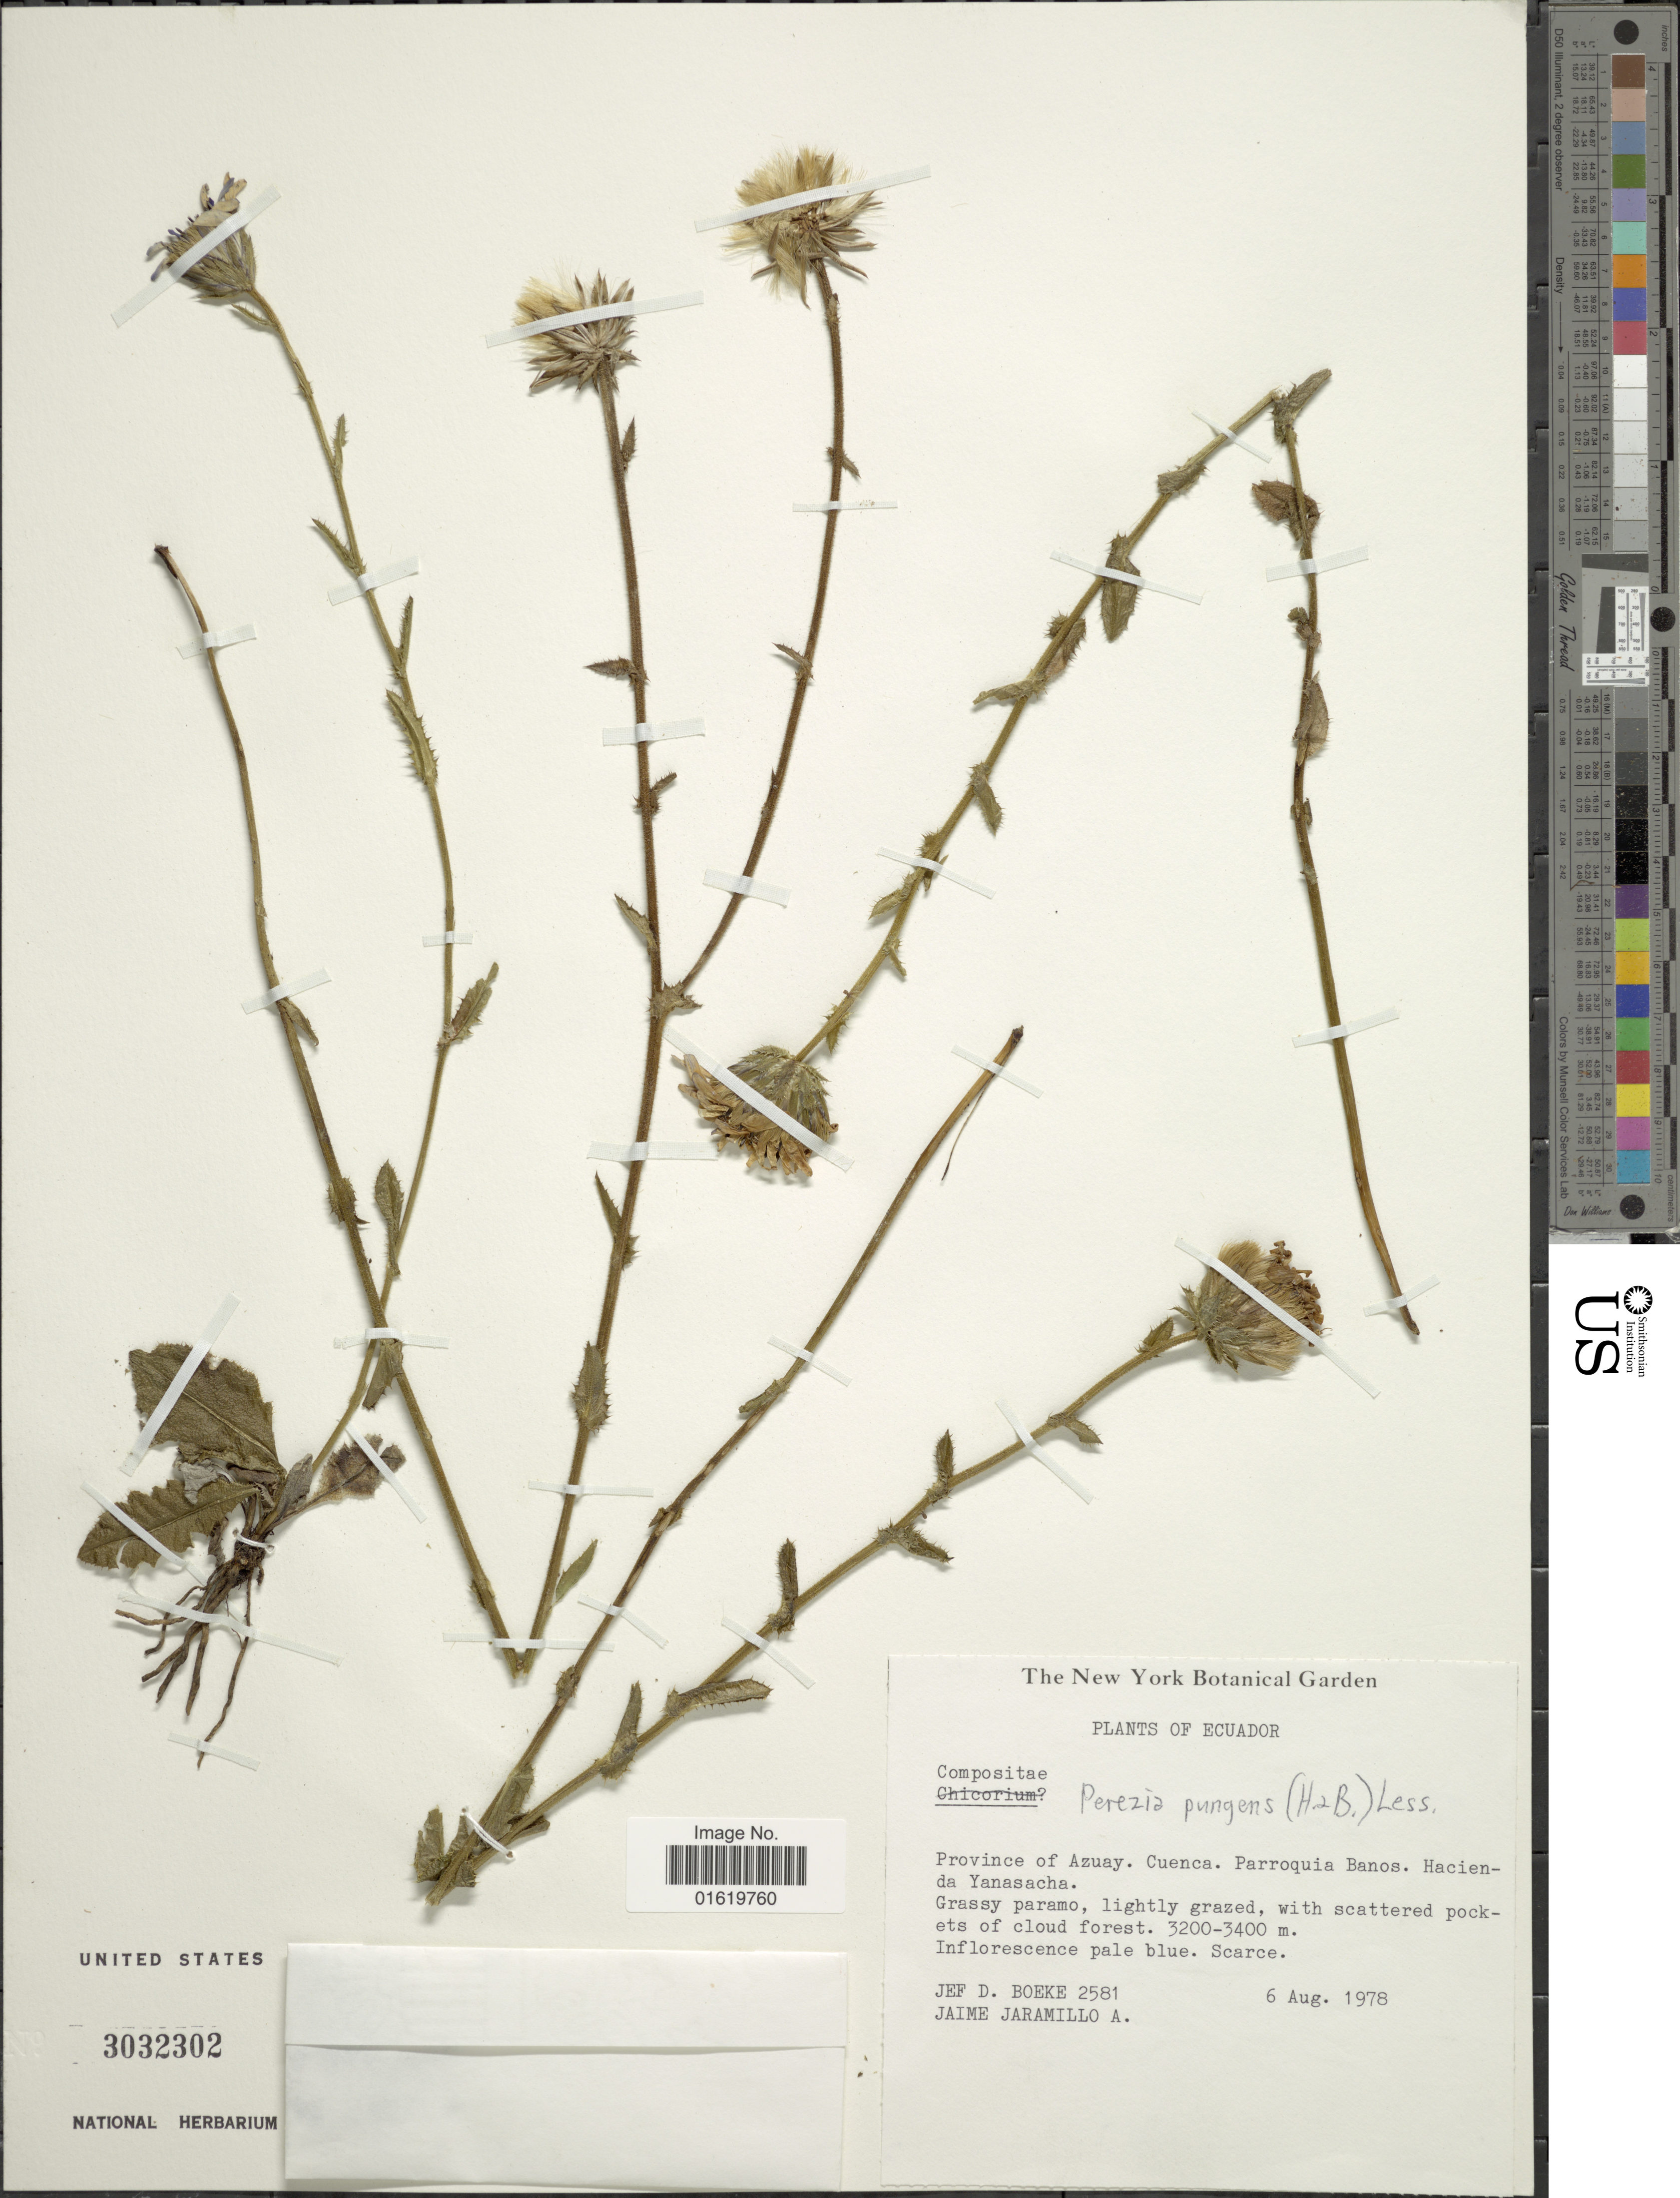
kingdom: Plantae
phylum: Tracheophyta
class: Magnoliopsida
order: Asterales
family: Asteraceae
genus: Perezia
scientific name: Perezia pungens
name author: (Humb. & Bonpl.) Less.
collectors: J. D. Boeke & J. L. Jaramillo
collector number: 2581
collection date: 1978-08-06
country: Ecuador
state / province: Azuay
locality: Province of Azuay. Cuenca. Parroquia Banos. Hacienda Yanasacha.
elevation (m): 3200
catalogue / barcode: US 3032302